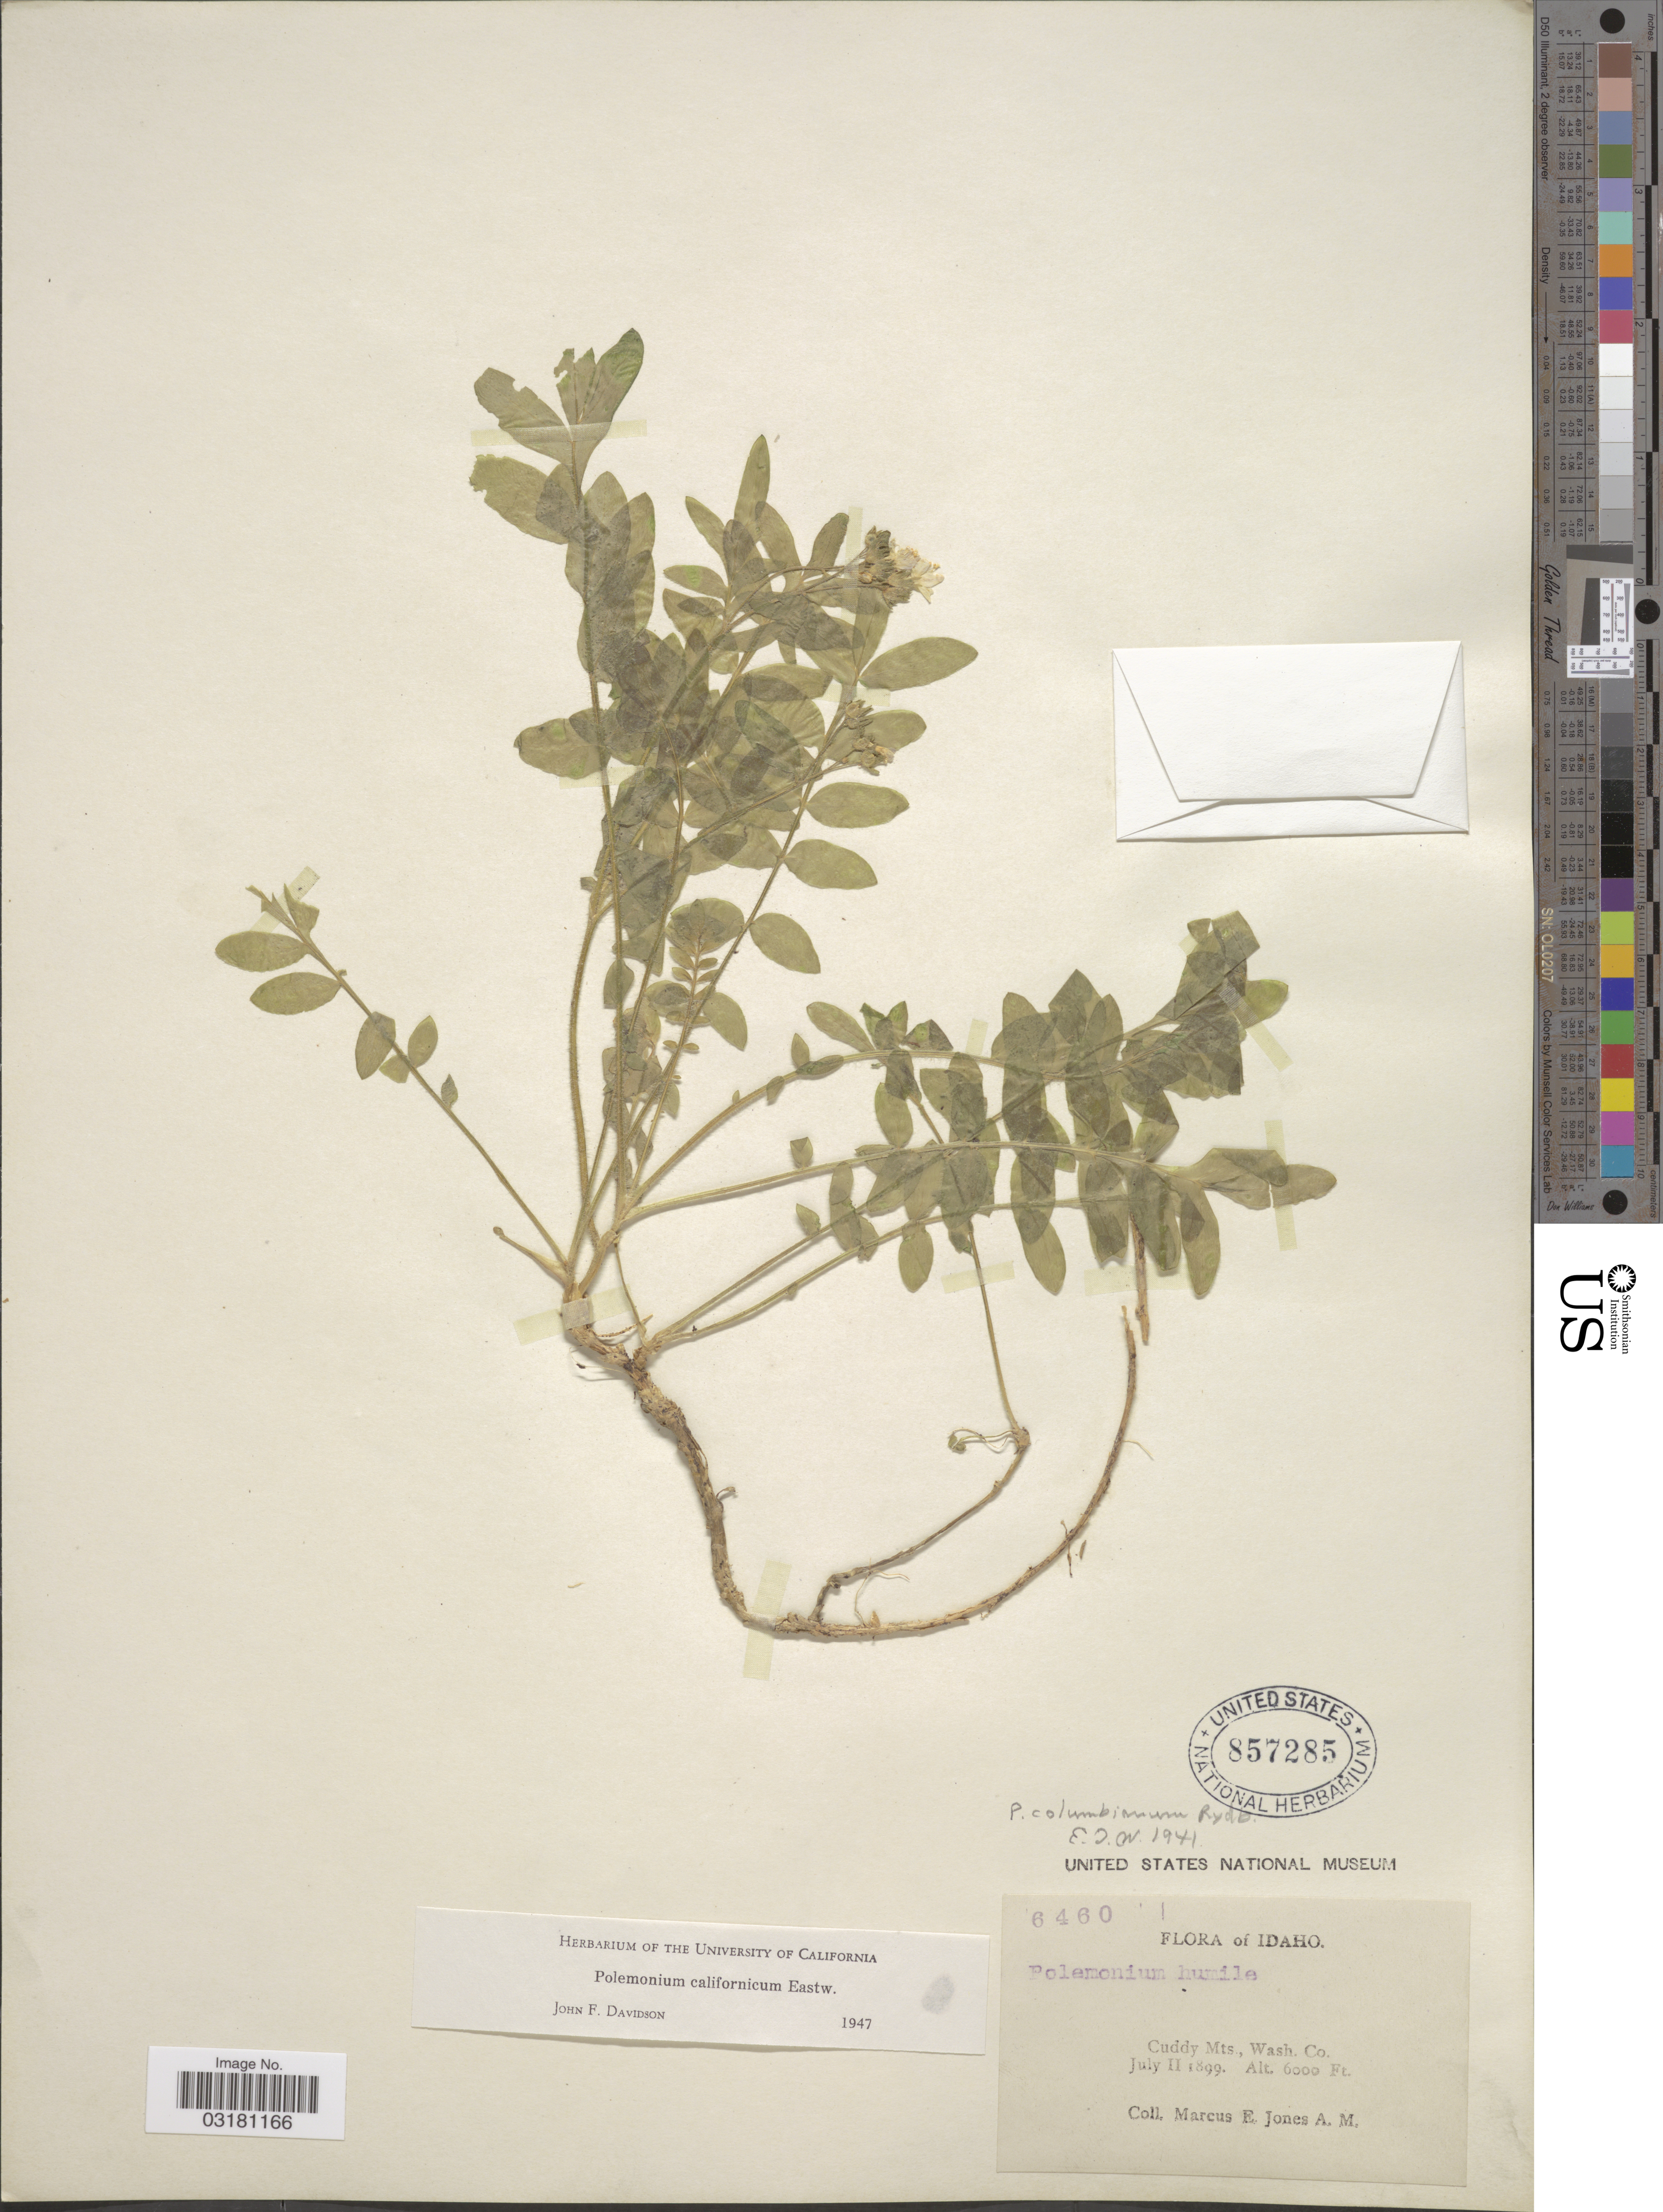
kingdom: Plantae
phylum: Tracheophyta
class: Magnoliopsida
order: Ericales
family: Polemoniaceae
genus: Polemonium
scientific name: Polemonium californicum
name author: Eastw.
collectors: M. E. Jones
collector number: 6460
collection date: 1899-07-11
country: United States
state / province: Idaho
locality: Cuddy Mts., Wash. Co.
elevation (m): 1829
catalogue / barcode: US 857285